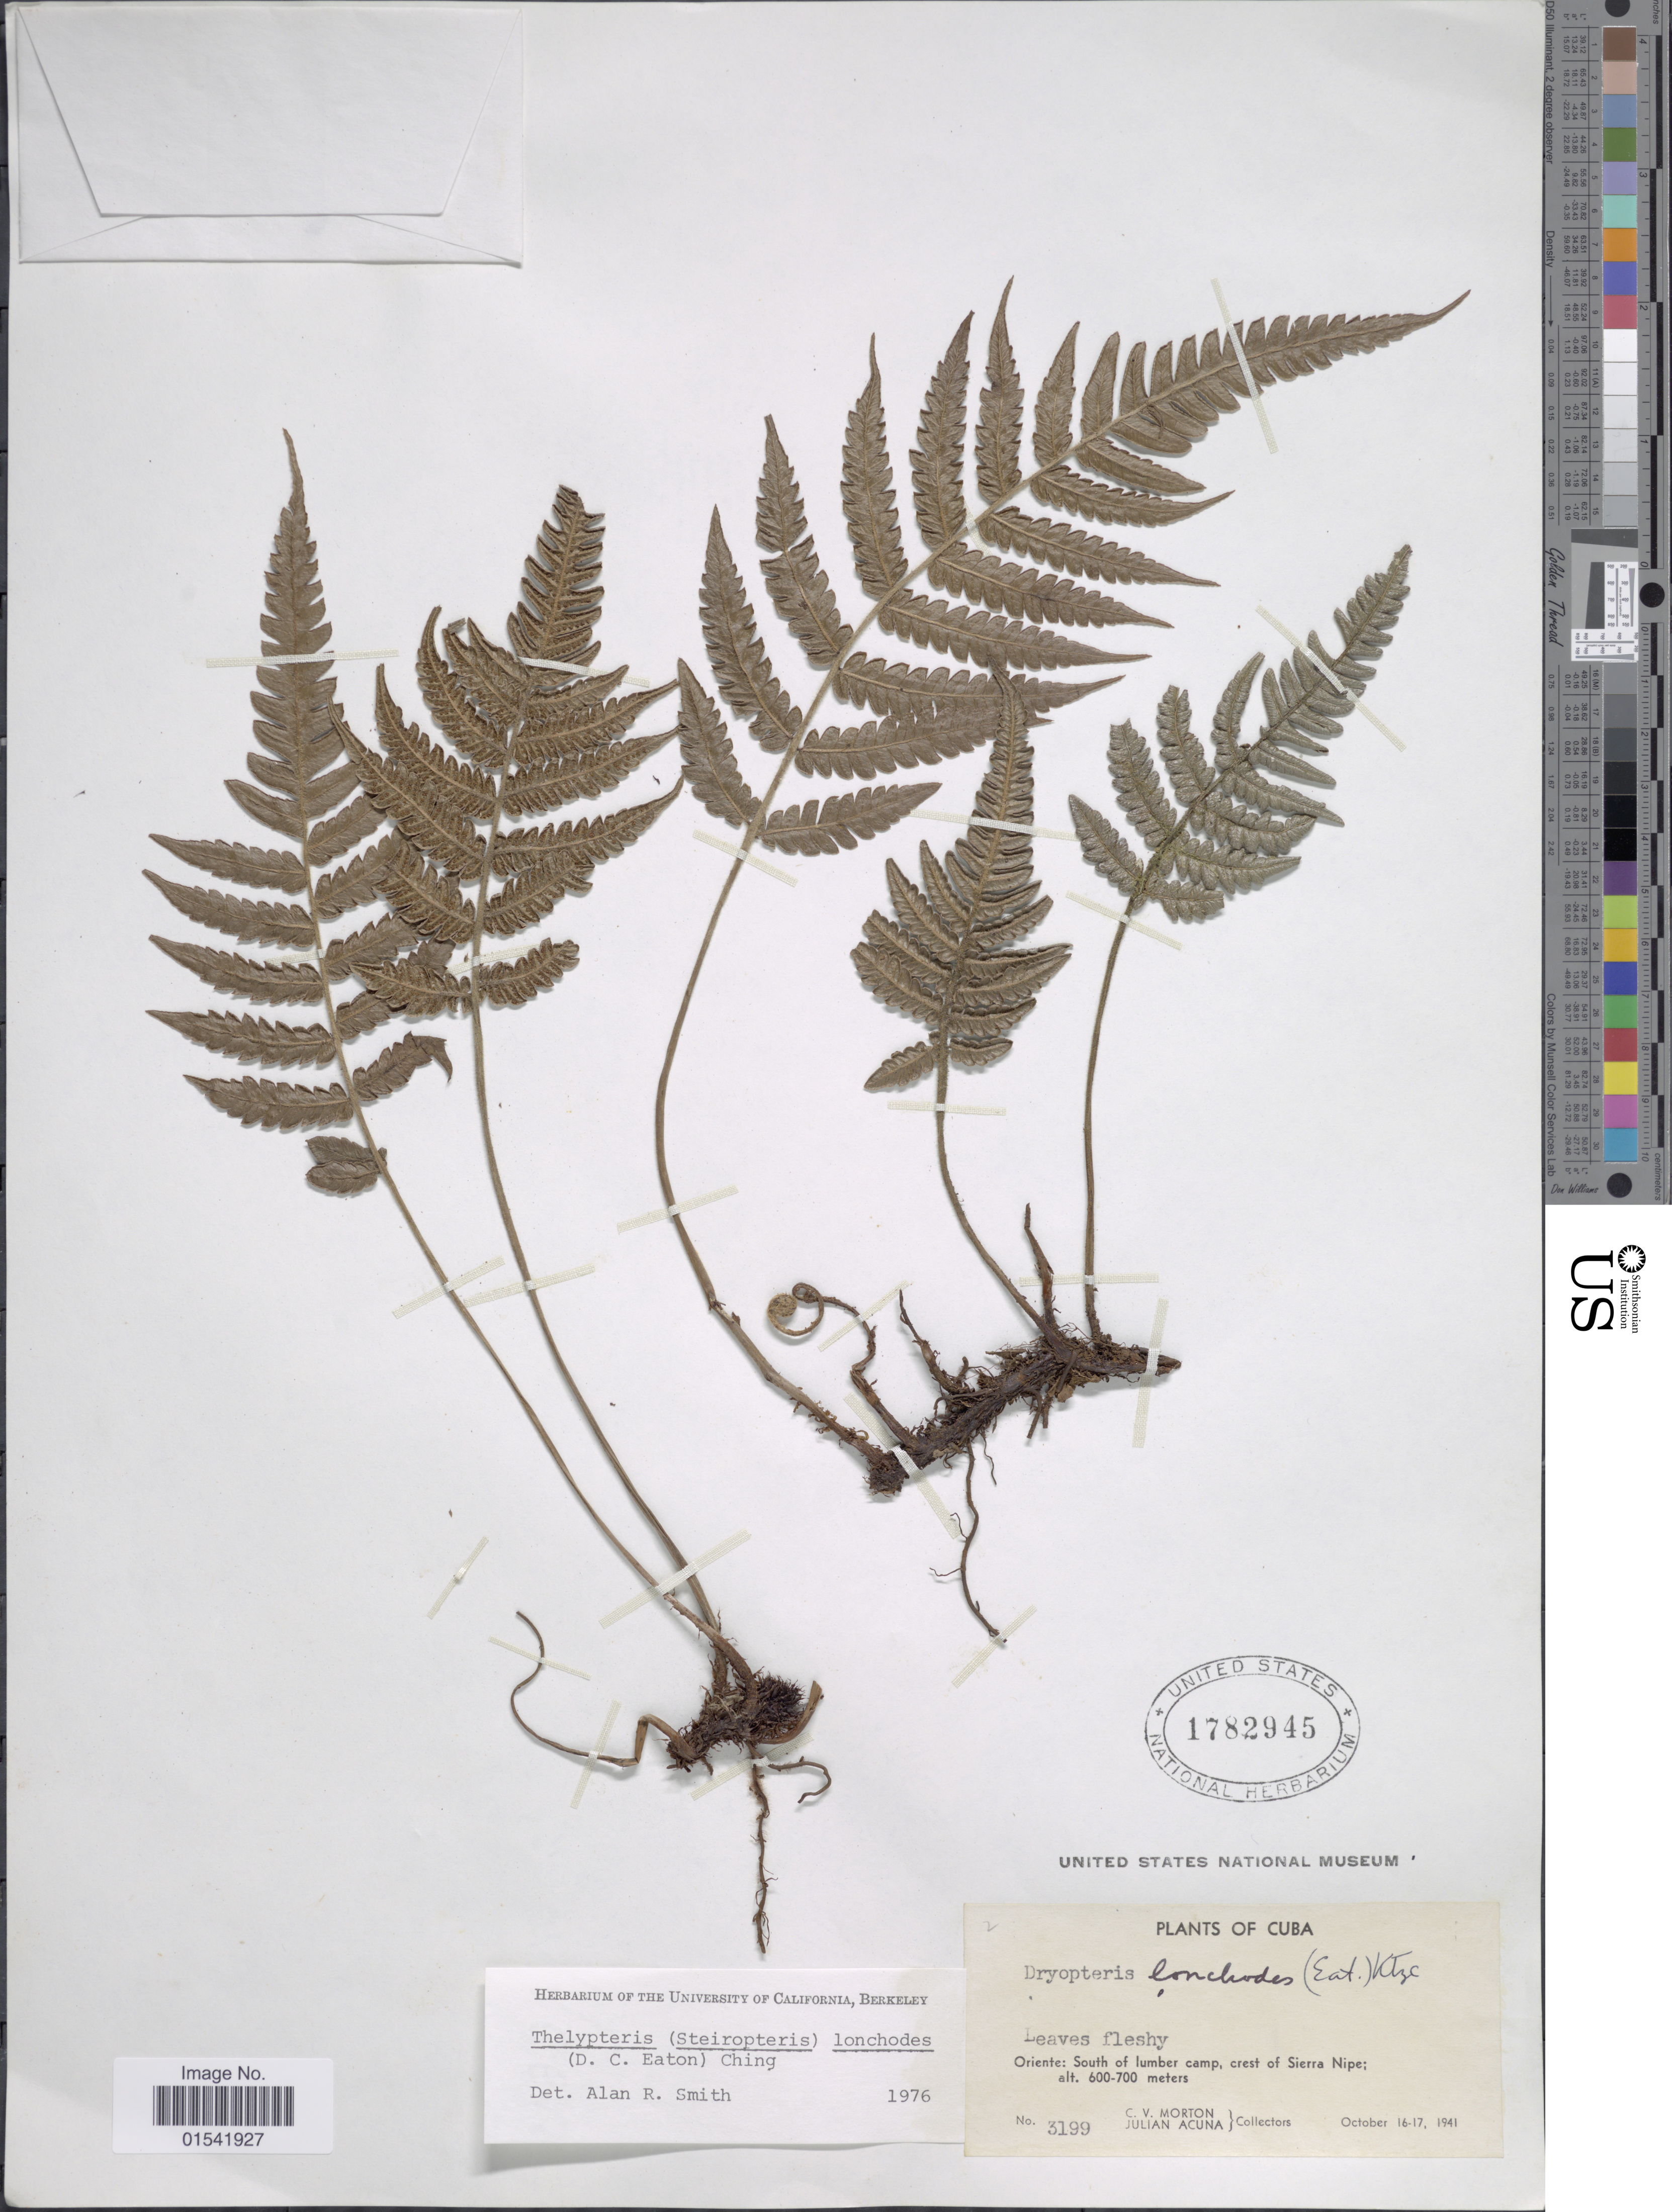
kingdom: Plantae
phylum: Tracheophyta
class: Polypodiopsida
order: Polypodiales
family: Thelypteridaceae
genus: Steiropteris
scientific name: Steiropteris lonchodes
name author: (D.C. Eaton) Pic. Serm.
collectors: C. V. Morton & J. B. Acuña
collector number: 3199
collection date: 1941-10-16/1941-10-17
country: Cuba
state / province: Oriente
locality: South of lumber camp, crest of Sierra Nipe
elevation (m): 600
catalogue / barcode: US 1782945